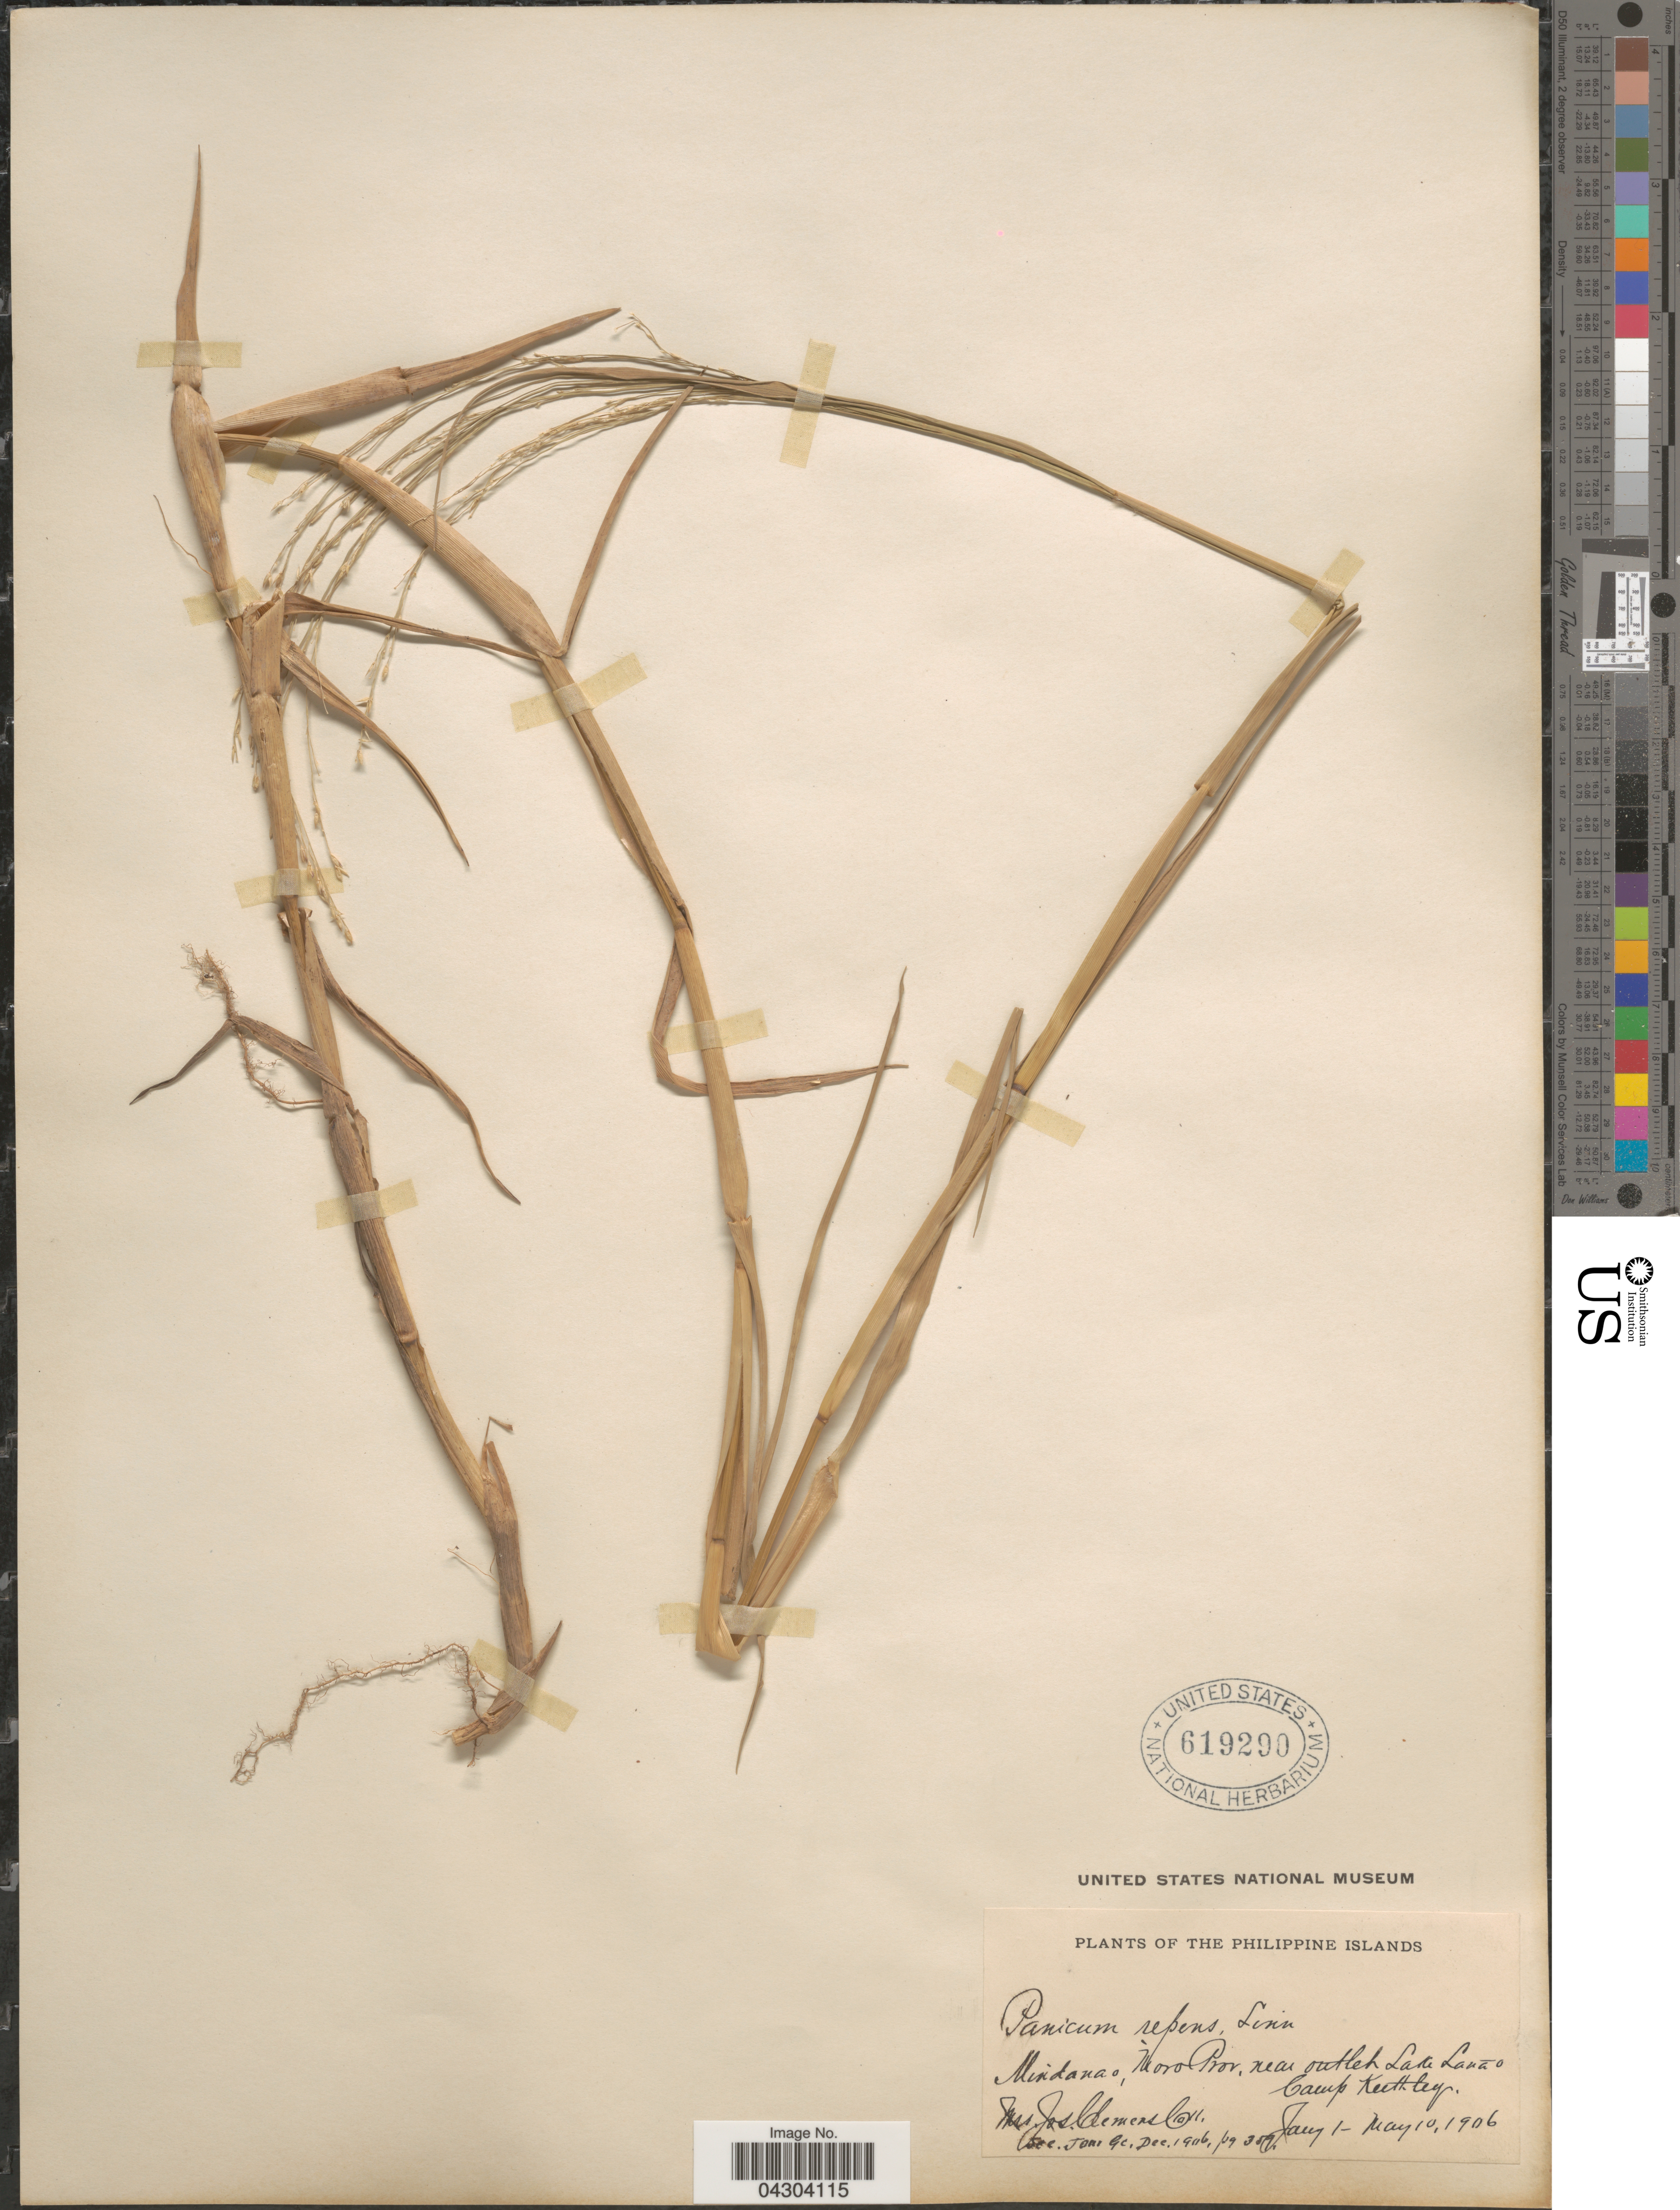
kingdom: Plantae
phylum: Tracheophyta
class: Liliopsida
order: Poales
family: Poaceae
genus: Panicum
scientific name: Panicum repens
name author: L.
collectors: J. Clemens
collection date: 1906-01-01/1906-05-10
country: Philippines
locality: The Philippine Islands. Mindanao, Moro Prov. near outlet Lake Lanão. Camp Keethley.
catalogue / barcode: US 619290